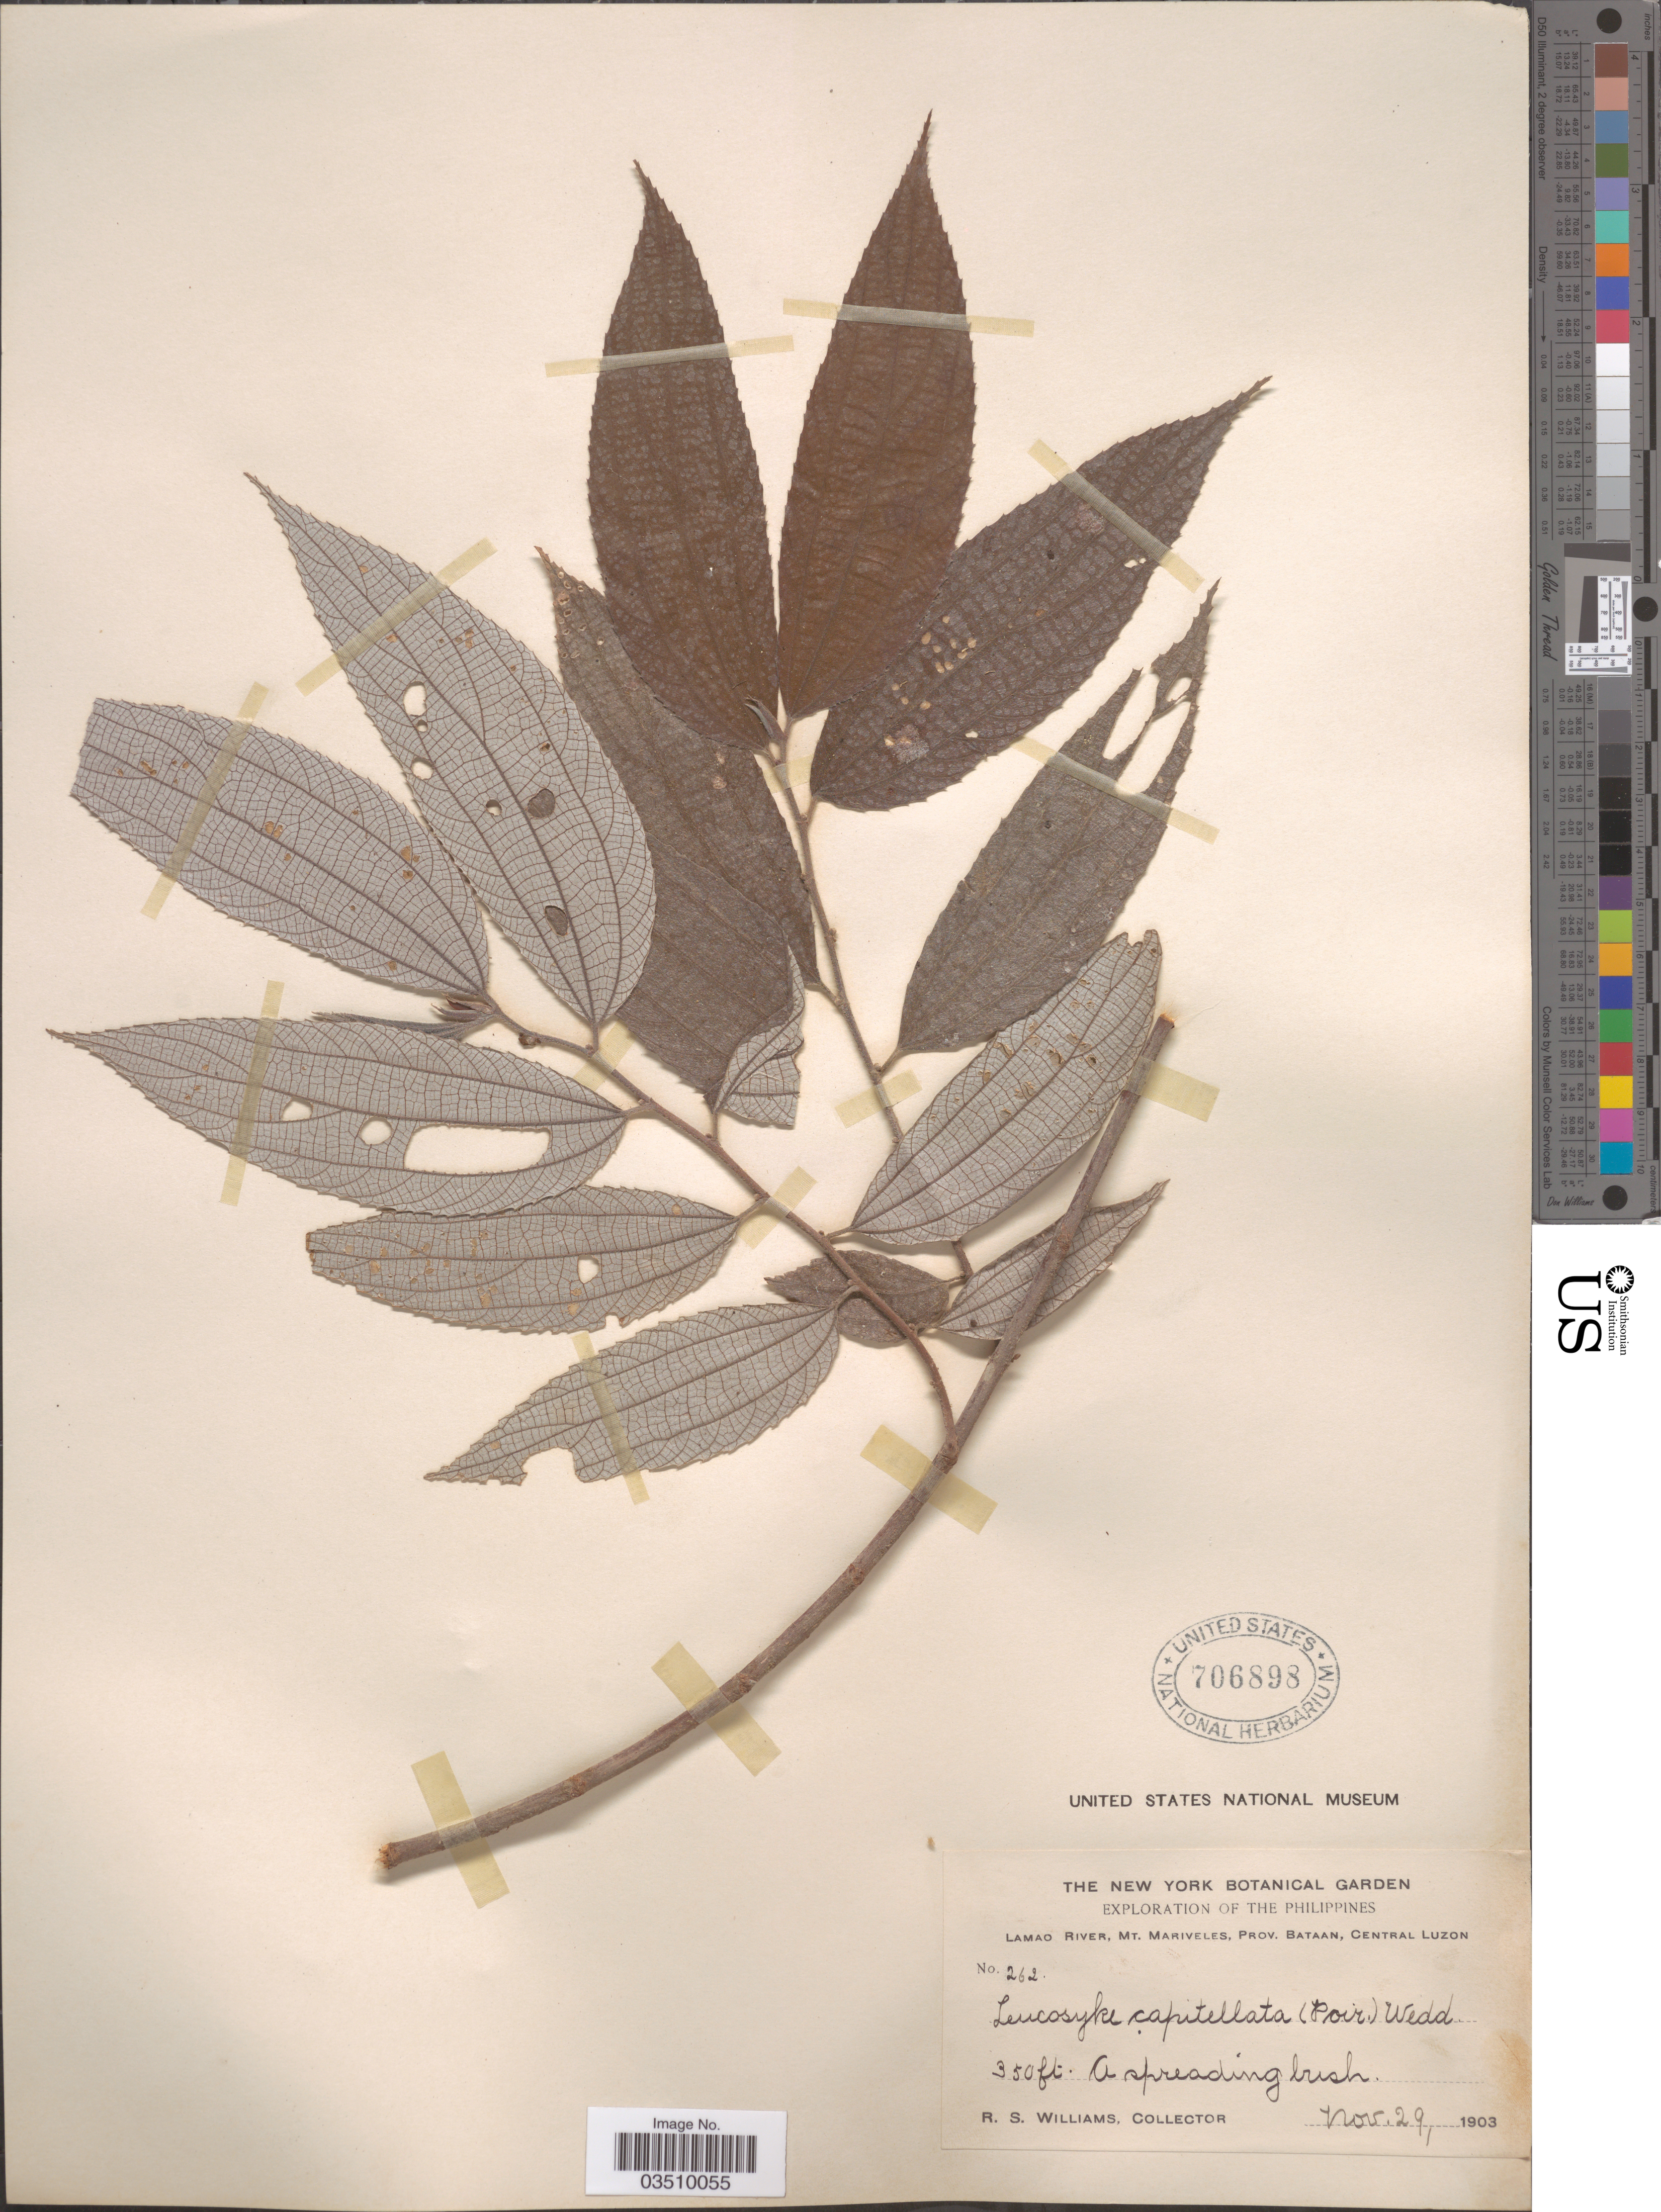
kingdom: Plantae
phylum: Tracheophyta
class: Magnoliopsida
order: Rosales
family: Urticaceae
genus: Leucosyke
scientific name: Leucosyke capitellata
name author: (Poir.) Wedd.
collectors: R. S. Williams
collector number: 262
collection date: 1903-11-29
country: Philippines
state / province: Central Luzon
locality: Lamao River, Mt. Mariveles, Prov. Bataan.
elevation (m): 107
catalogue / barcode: US 706898